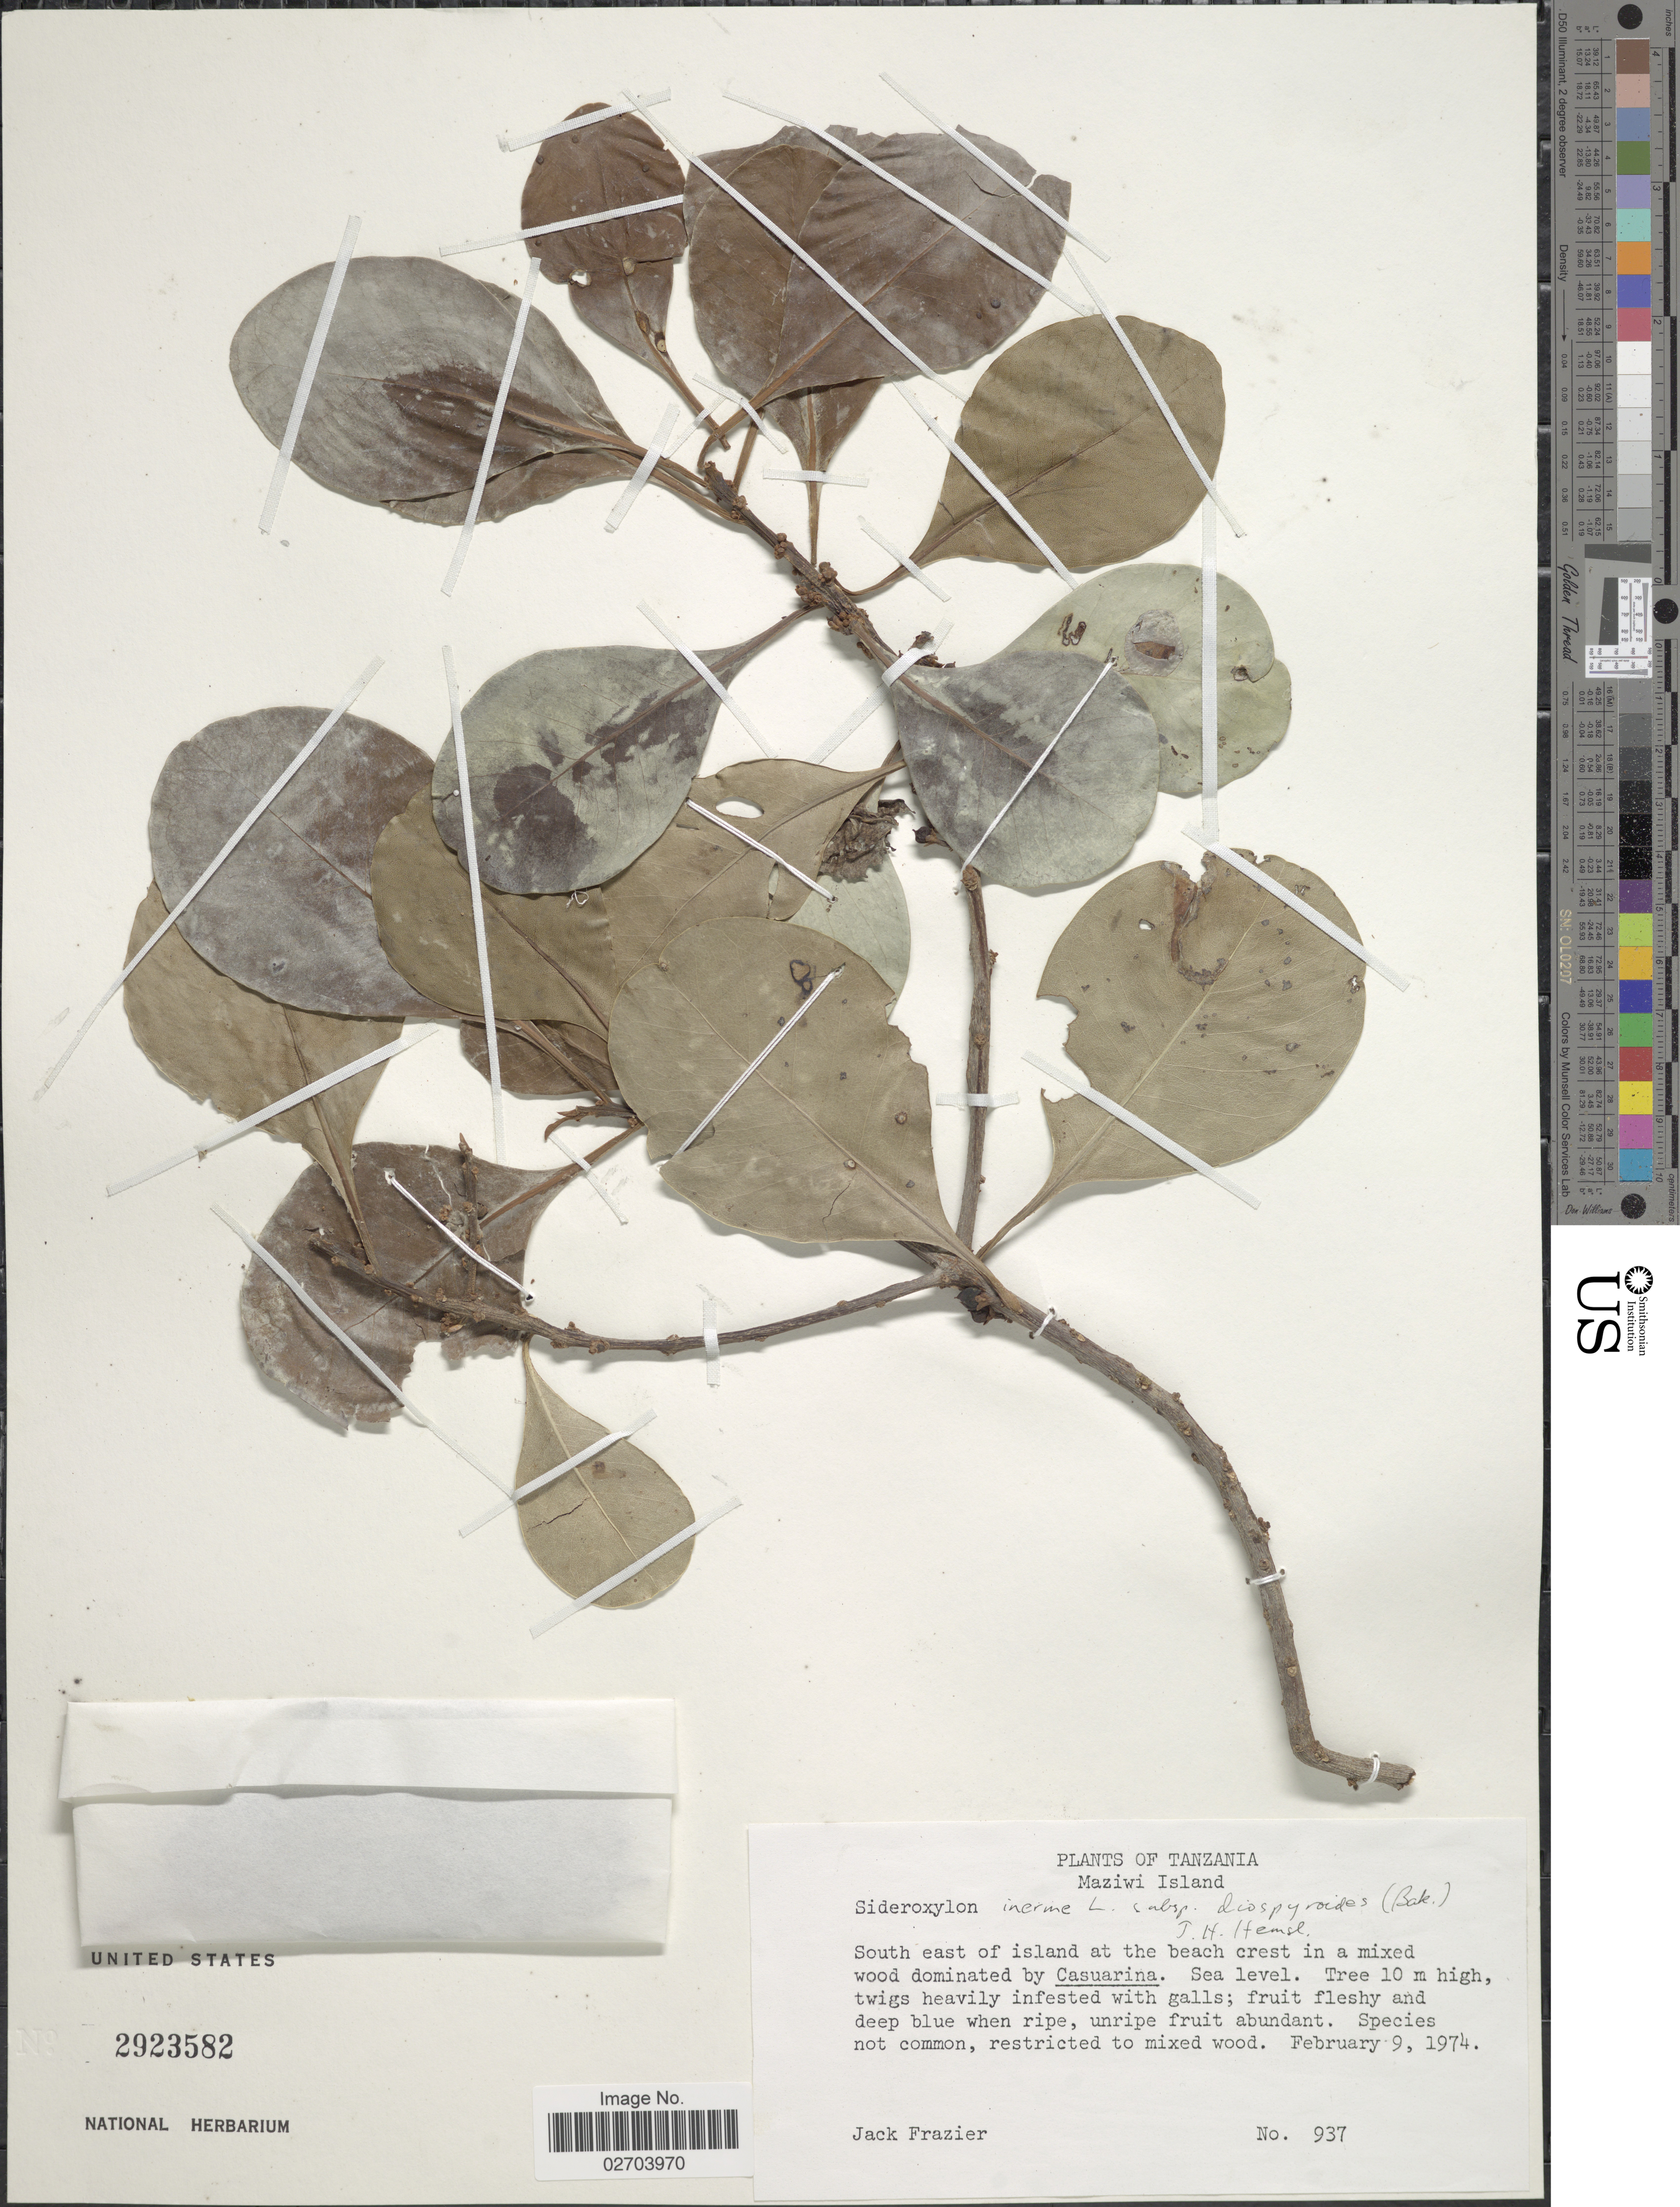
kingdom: Plantae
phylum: Tracheophyta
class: Magnoliopsida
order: Ericales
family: Sapotaceae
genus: Sideroxylon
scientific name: Sideroxylon inerme subsp. diospyroides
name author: J.H. Hemsl.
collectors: J. Frazier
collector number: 937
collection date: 1974-02-09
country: Tanzania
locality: Tanzania, Maziwi Island. Southeast of island in a mixed wood.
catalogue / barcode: US 2923582